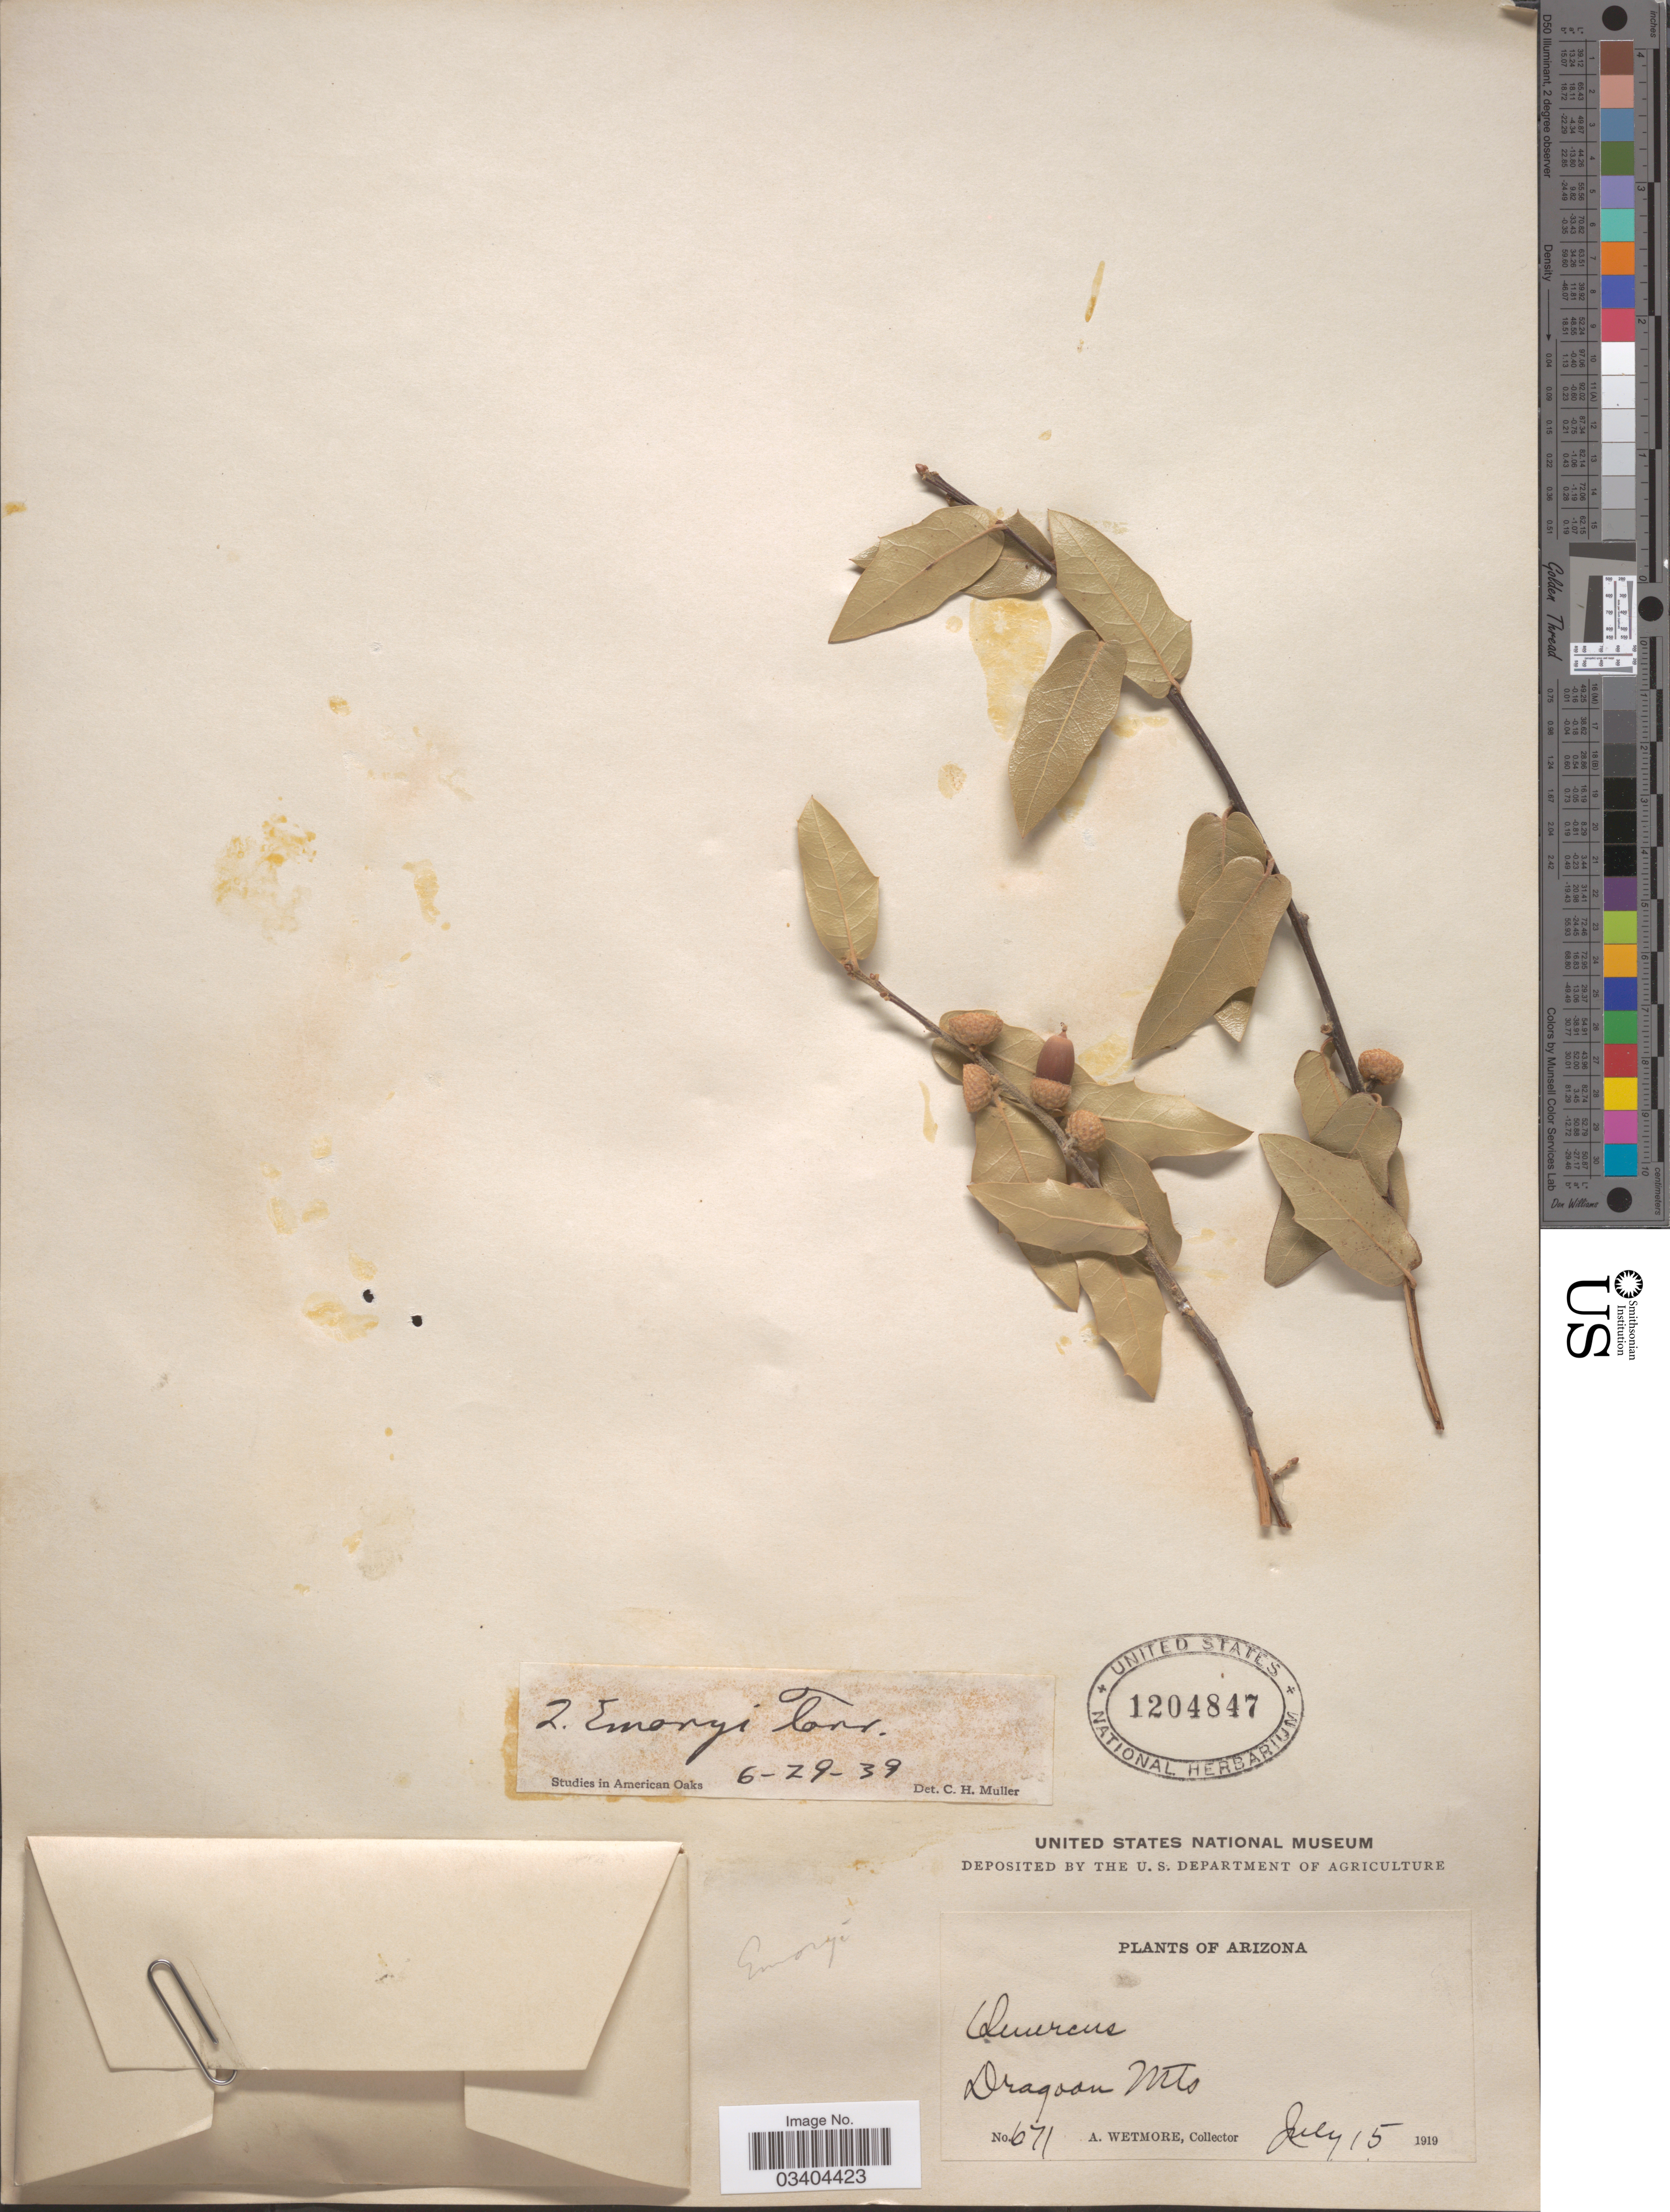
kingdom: Plantae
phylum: Tracheophyta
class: Magnoliopsida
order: Fagales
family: Fagaceae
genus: Quercus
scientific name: Quercus emoryi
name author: Torr. in Emory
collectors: A. Wetmore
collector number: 671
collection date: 1919-07-15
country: United States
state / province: Arizona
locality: Dragoon Mts.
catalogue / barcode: US 1204847